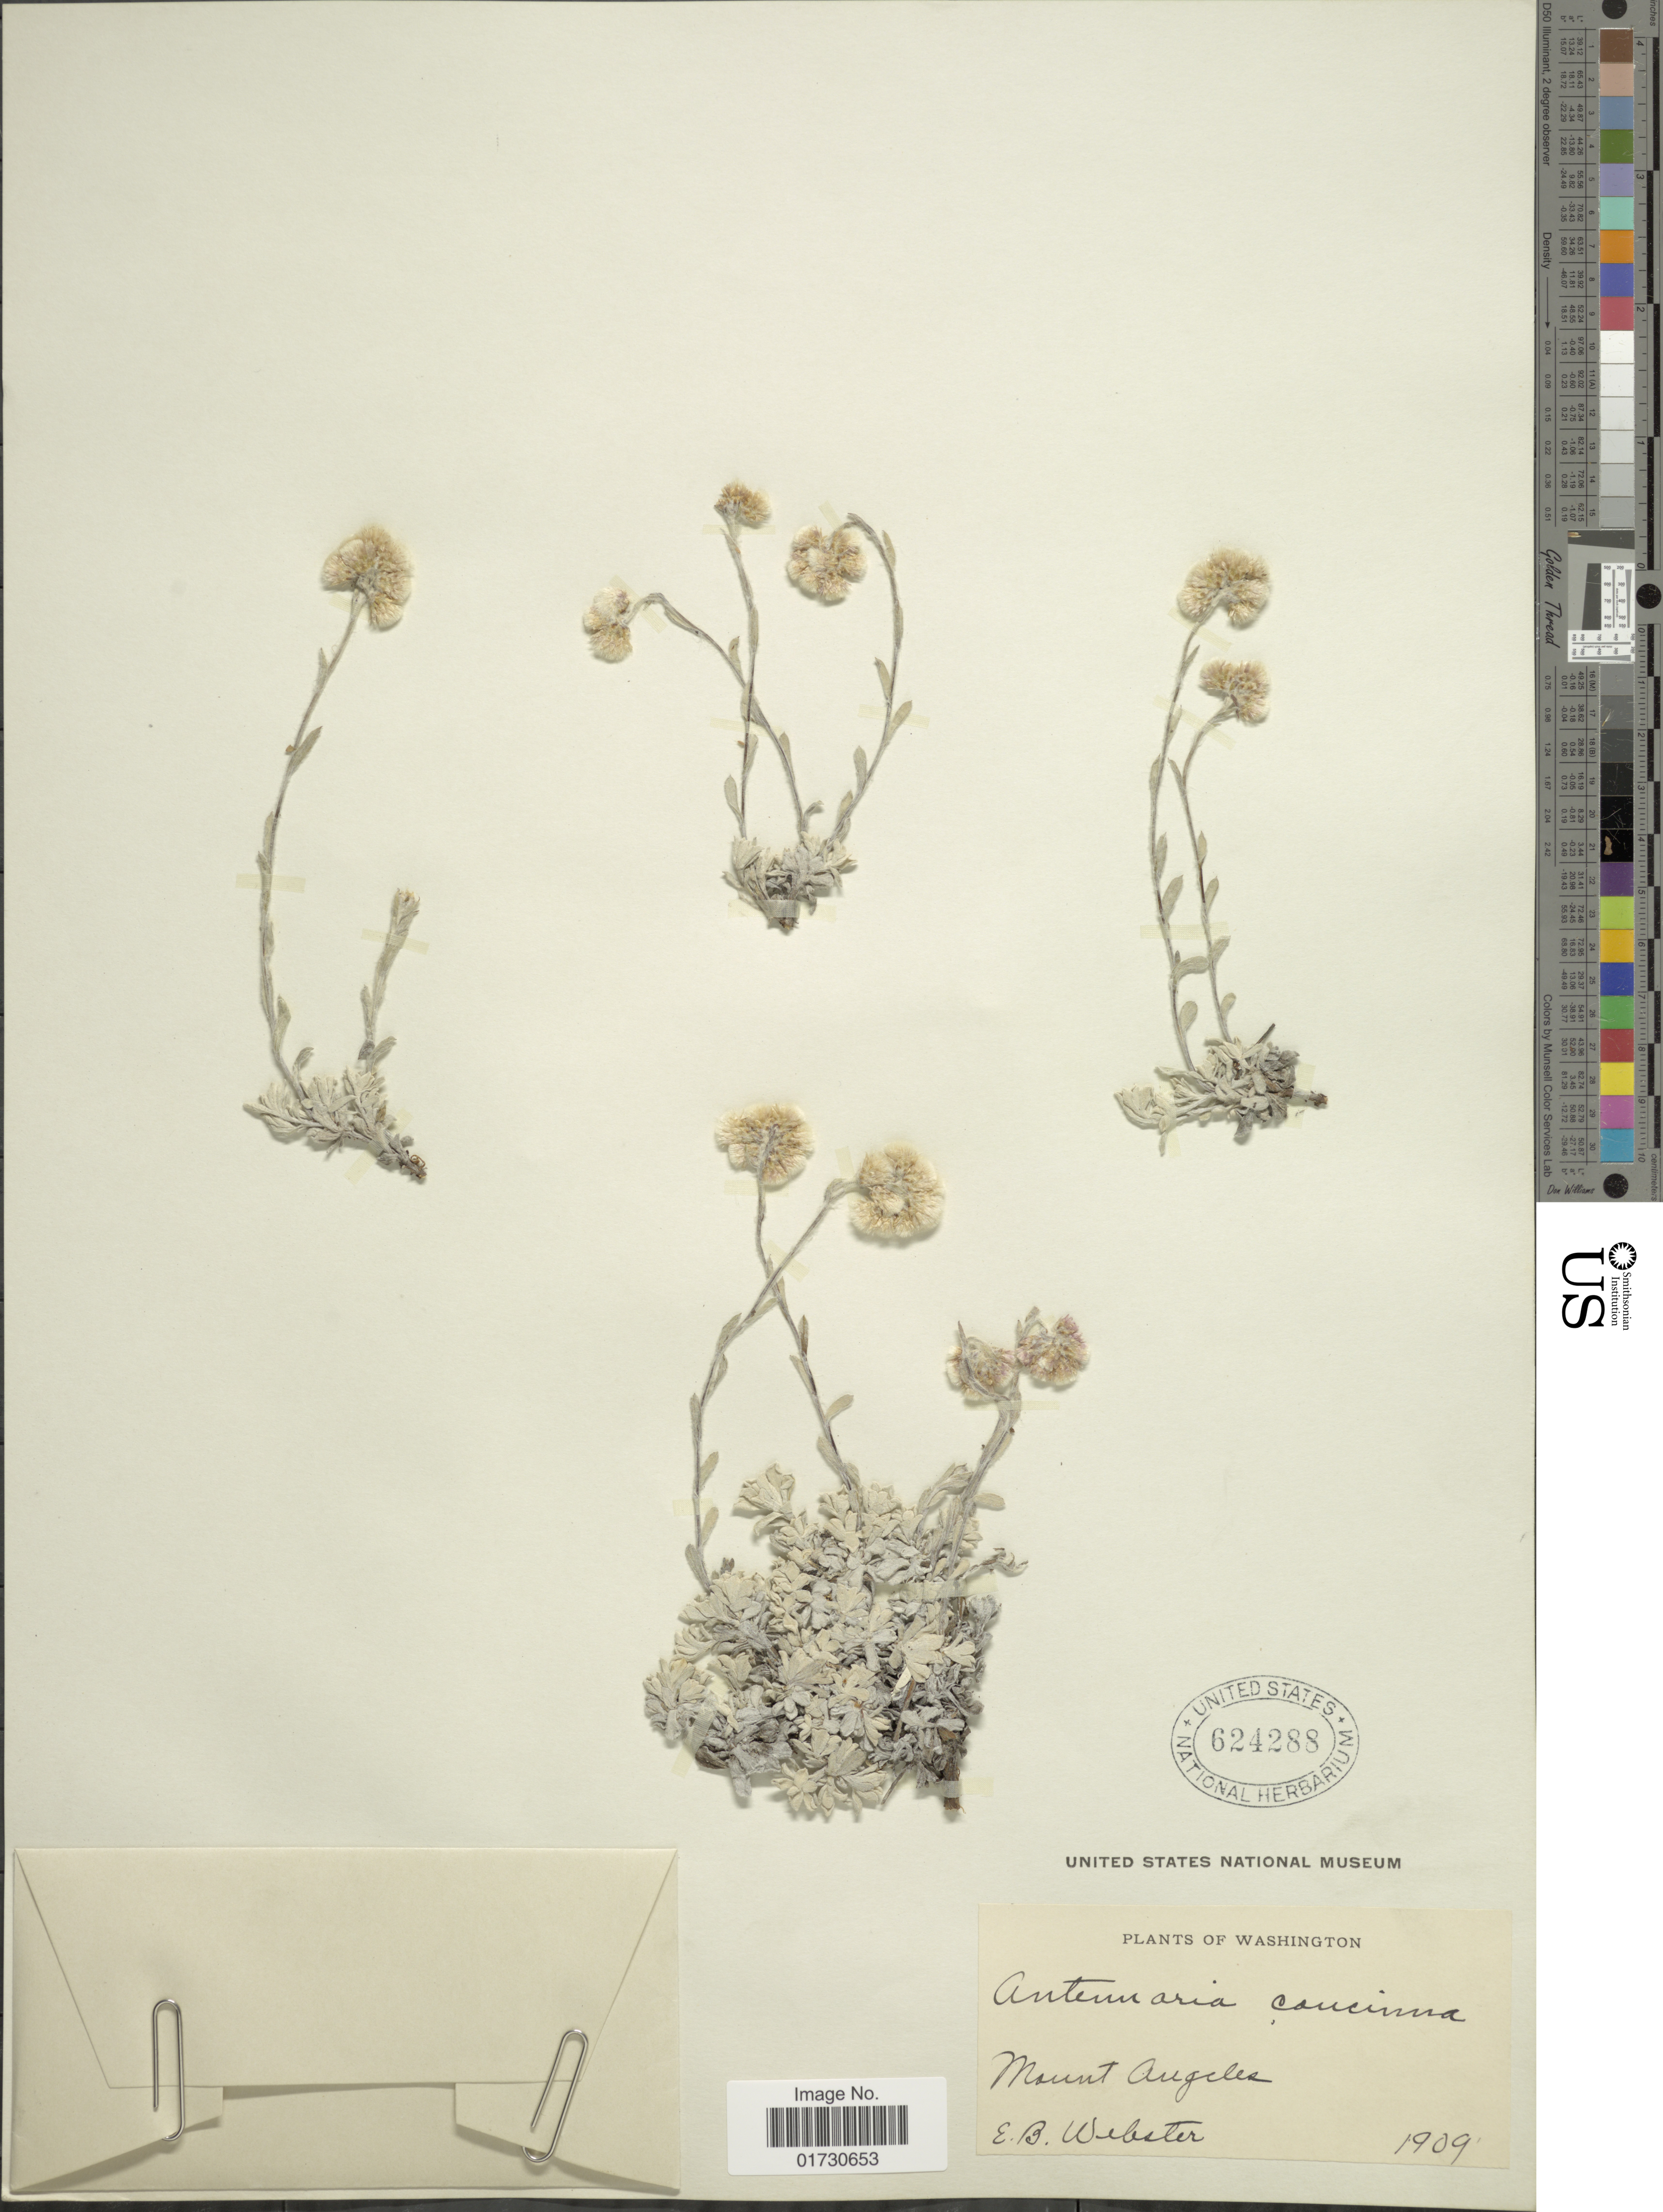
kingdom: Plantae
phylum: Tracheophyta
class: Magnoliopsida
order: Asterales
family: Asteraceae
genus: Antennaria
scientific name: Antennaria concinna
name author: E.E. Nelson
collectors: E. B. Webster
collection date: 1909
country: United States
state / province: Washington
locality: Mount Angeles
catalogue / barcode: US 624288